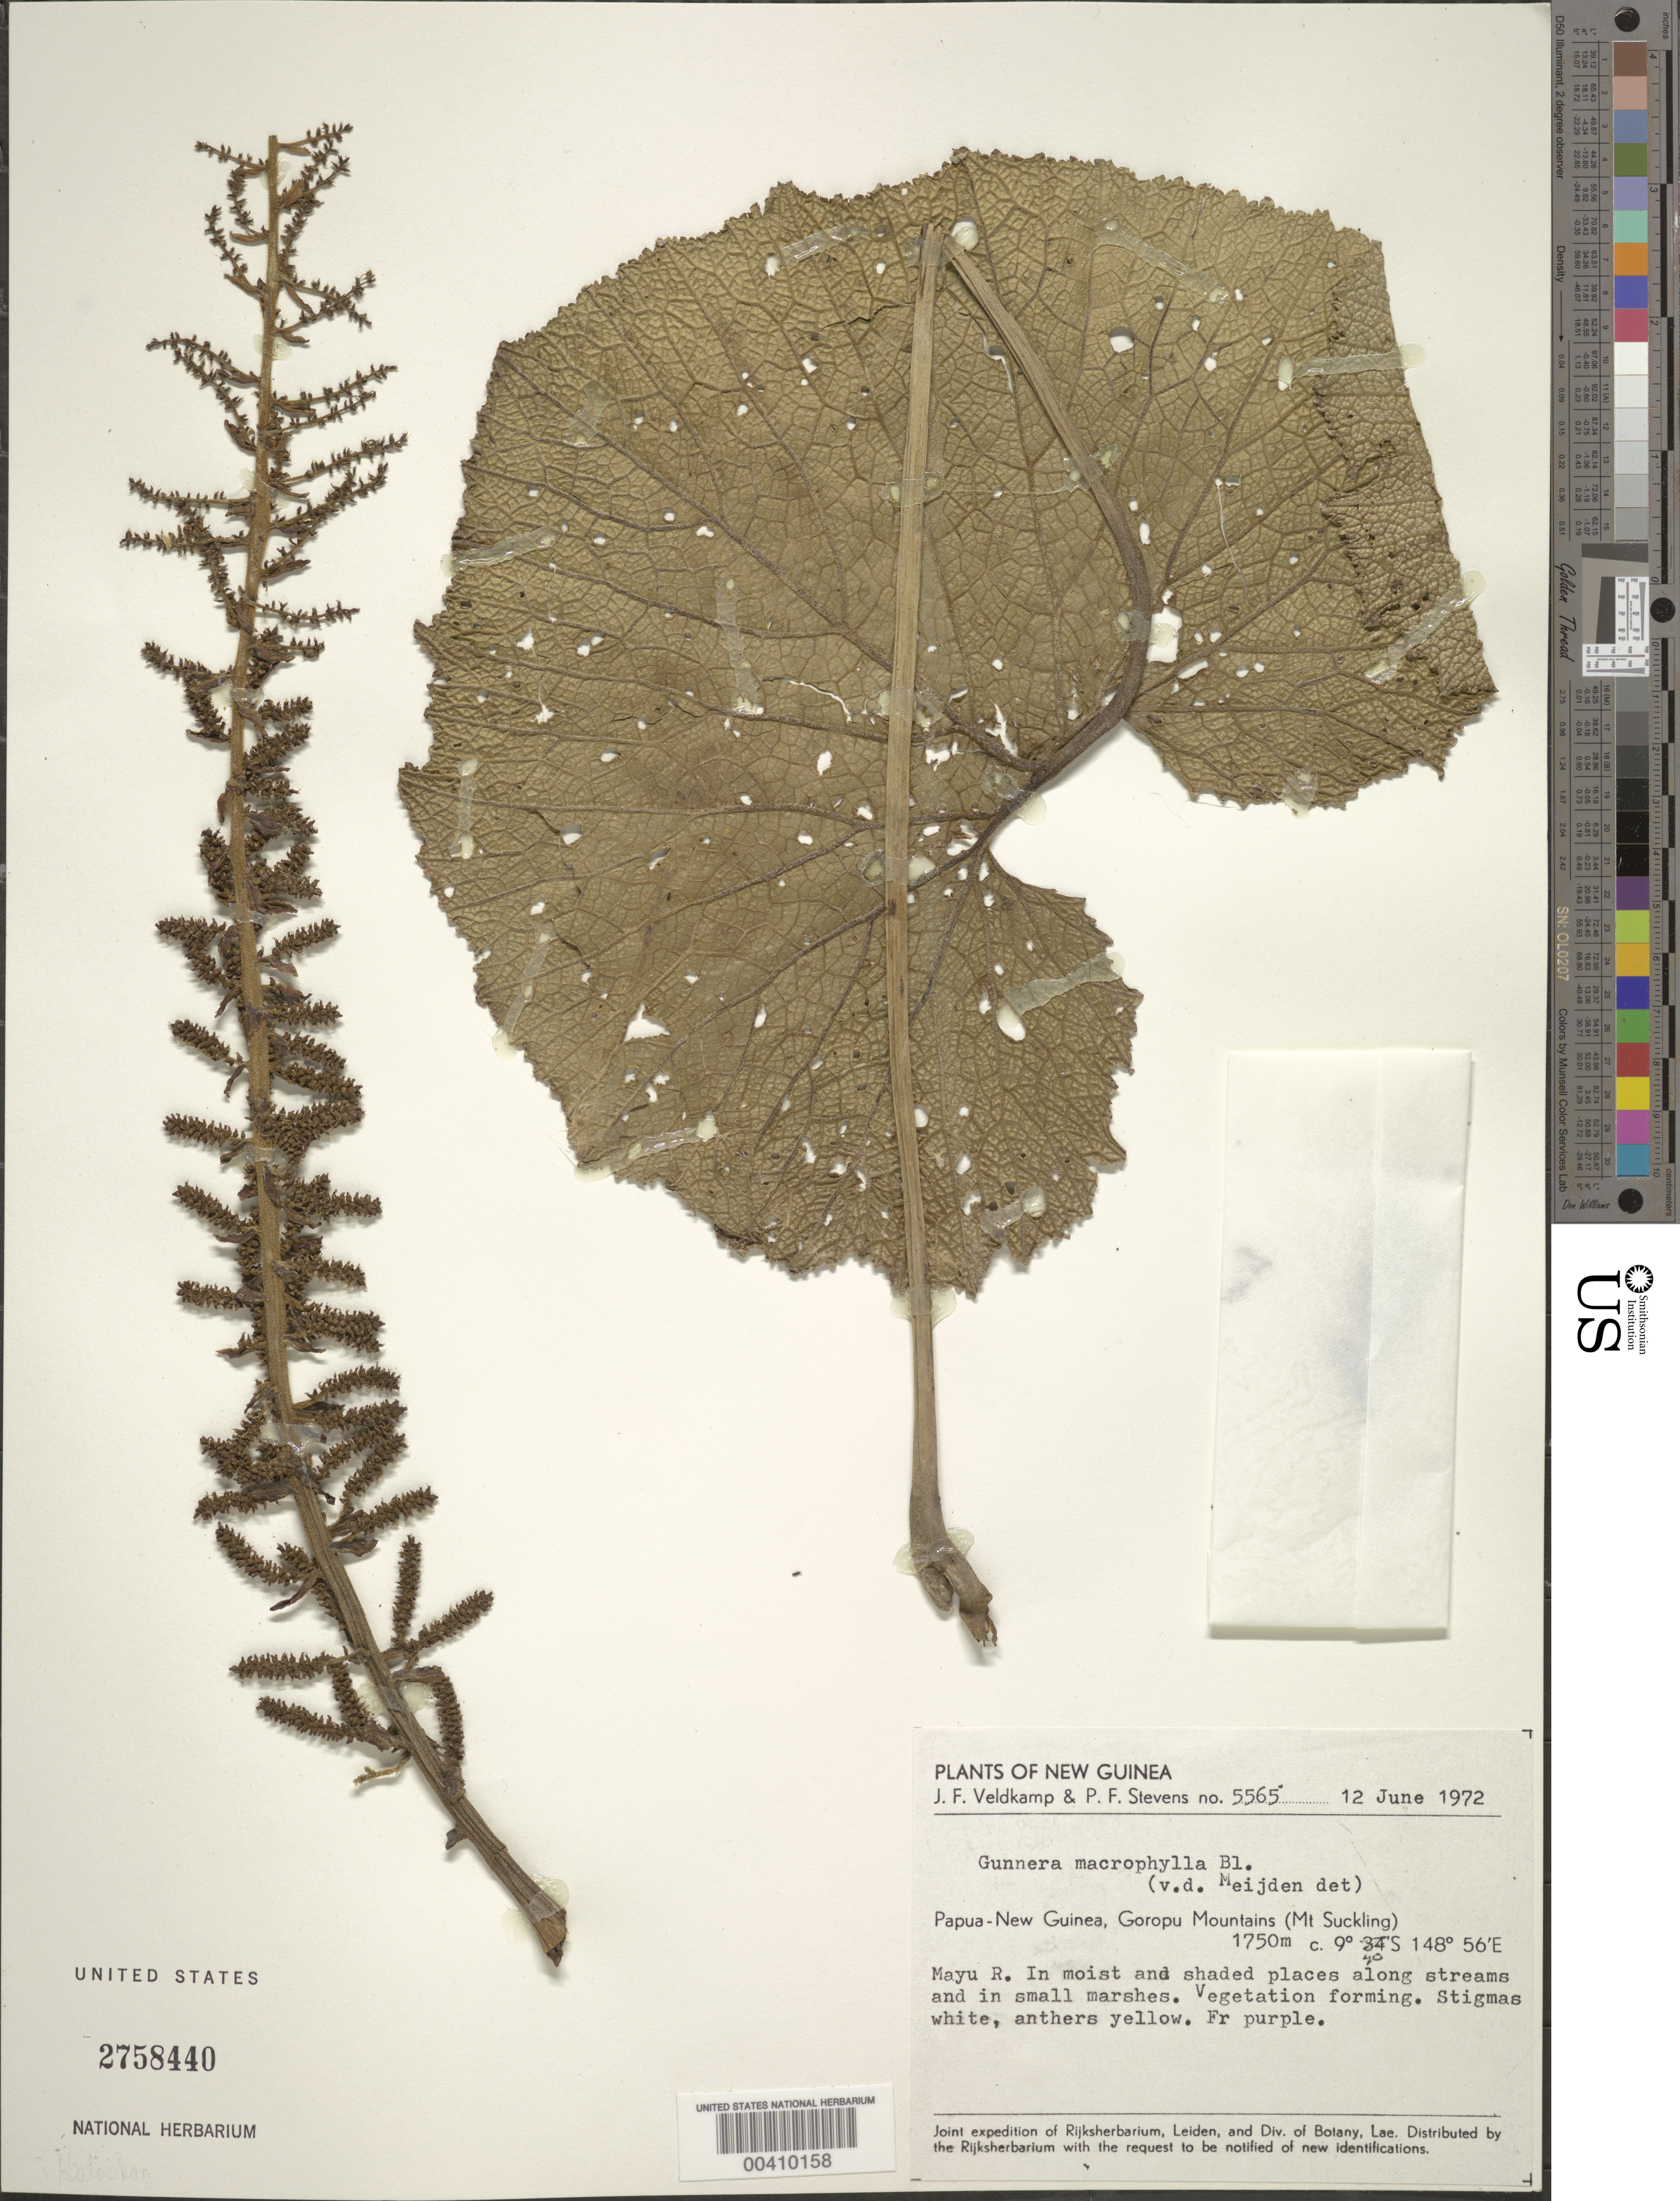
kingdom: Plantae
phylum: Tracheophyta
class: Magnoliopsida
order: Gunnerales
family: Gunneraceae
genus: Gunnera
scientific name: Gunnera macrophylla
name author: Blume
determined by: Meijden, V. D.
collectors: J. F. Veldkamp & P. F. Stevens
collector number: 5565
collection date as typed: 12 Jun 1972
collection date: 1972-06-12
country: Papua New Guinea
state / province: Northern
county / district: Tufi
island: New Guinea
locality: Goropu Mtns. (Mt. Suckling), Mayu River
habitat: In moist and shaded places along streams and in small marshes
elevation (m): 1750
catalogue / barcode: US 2758840